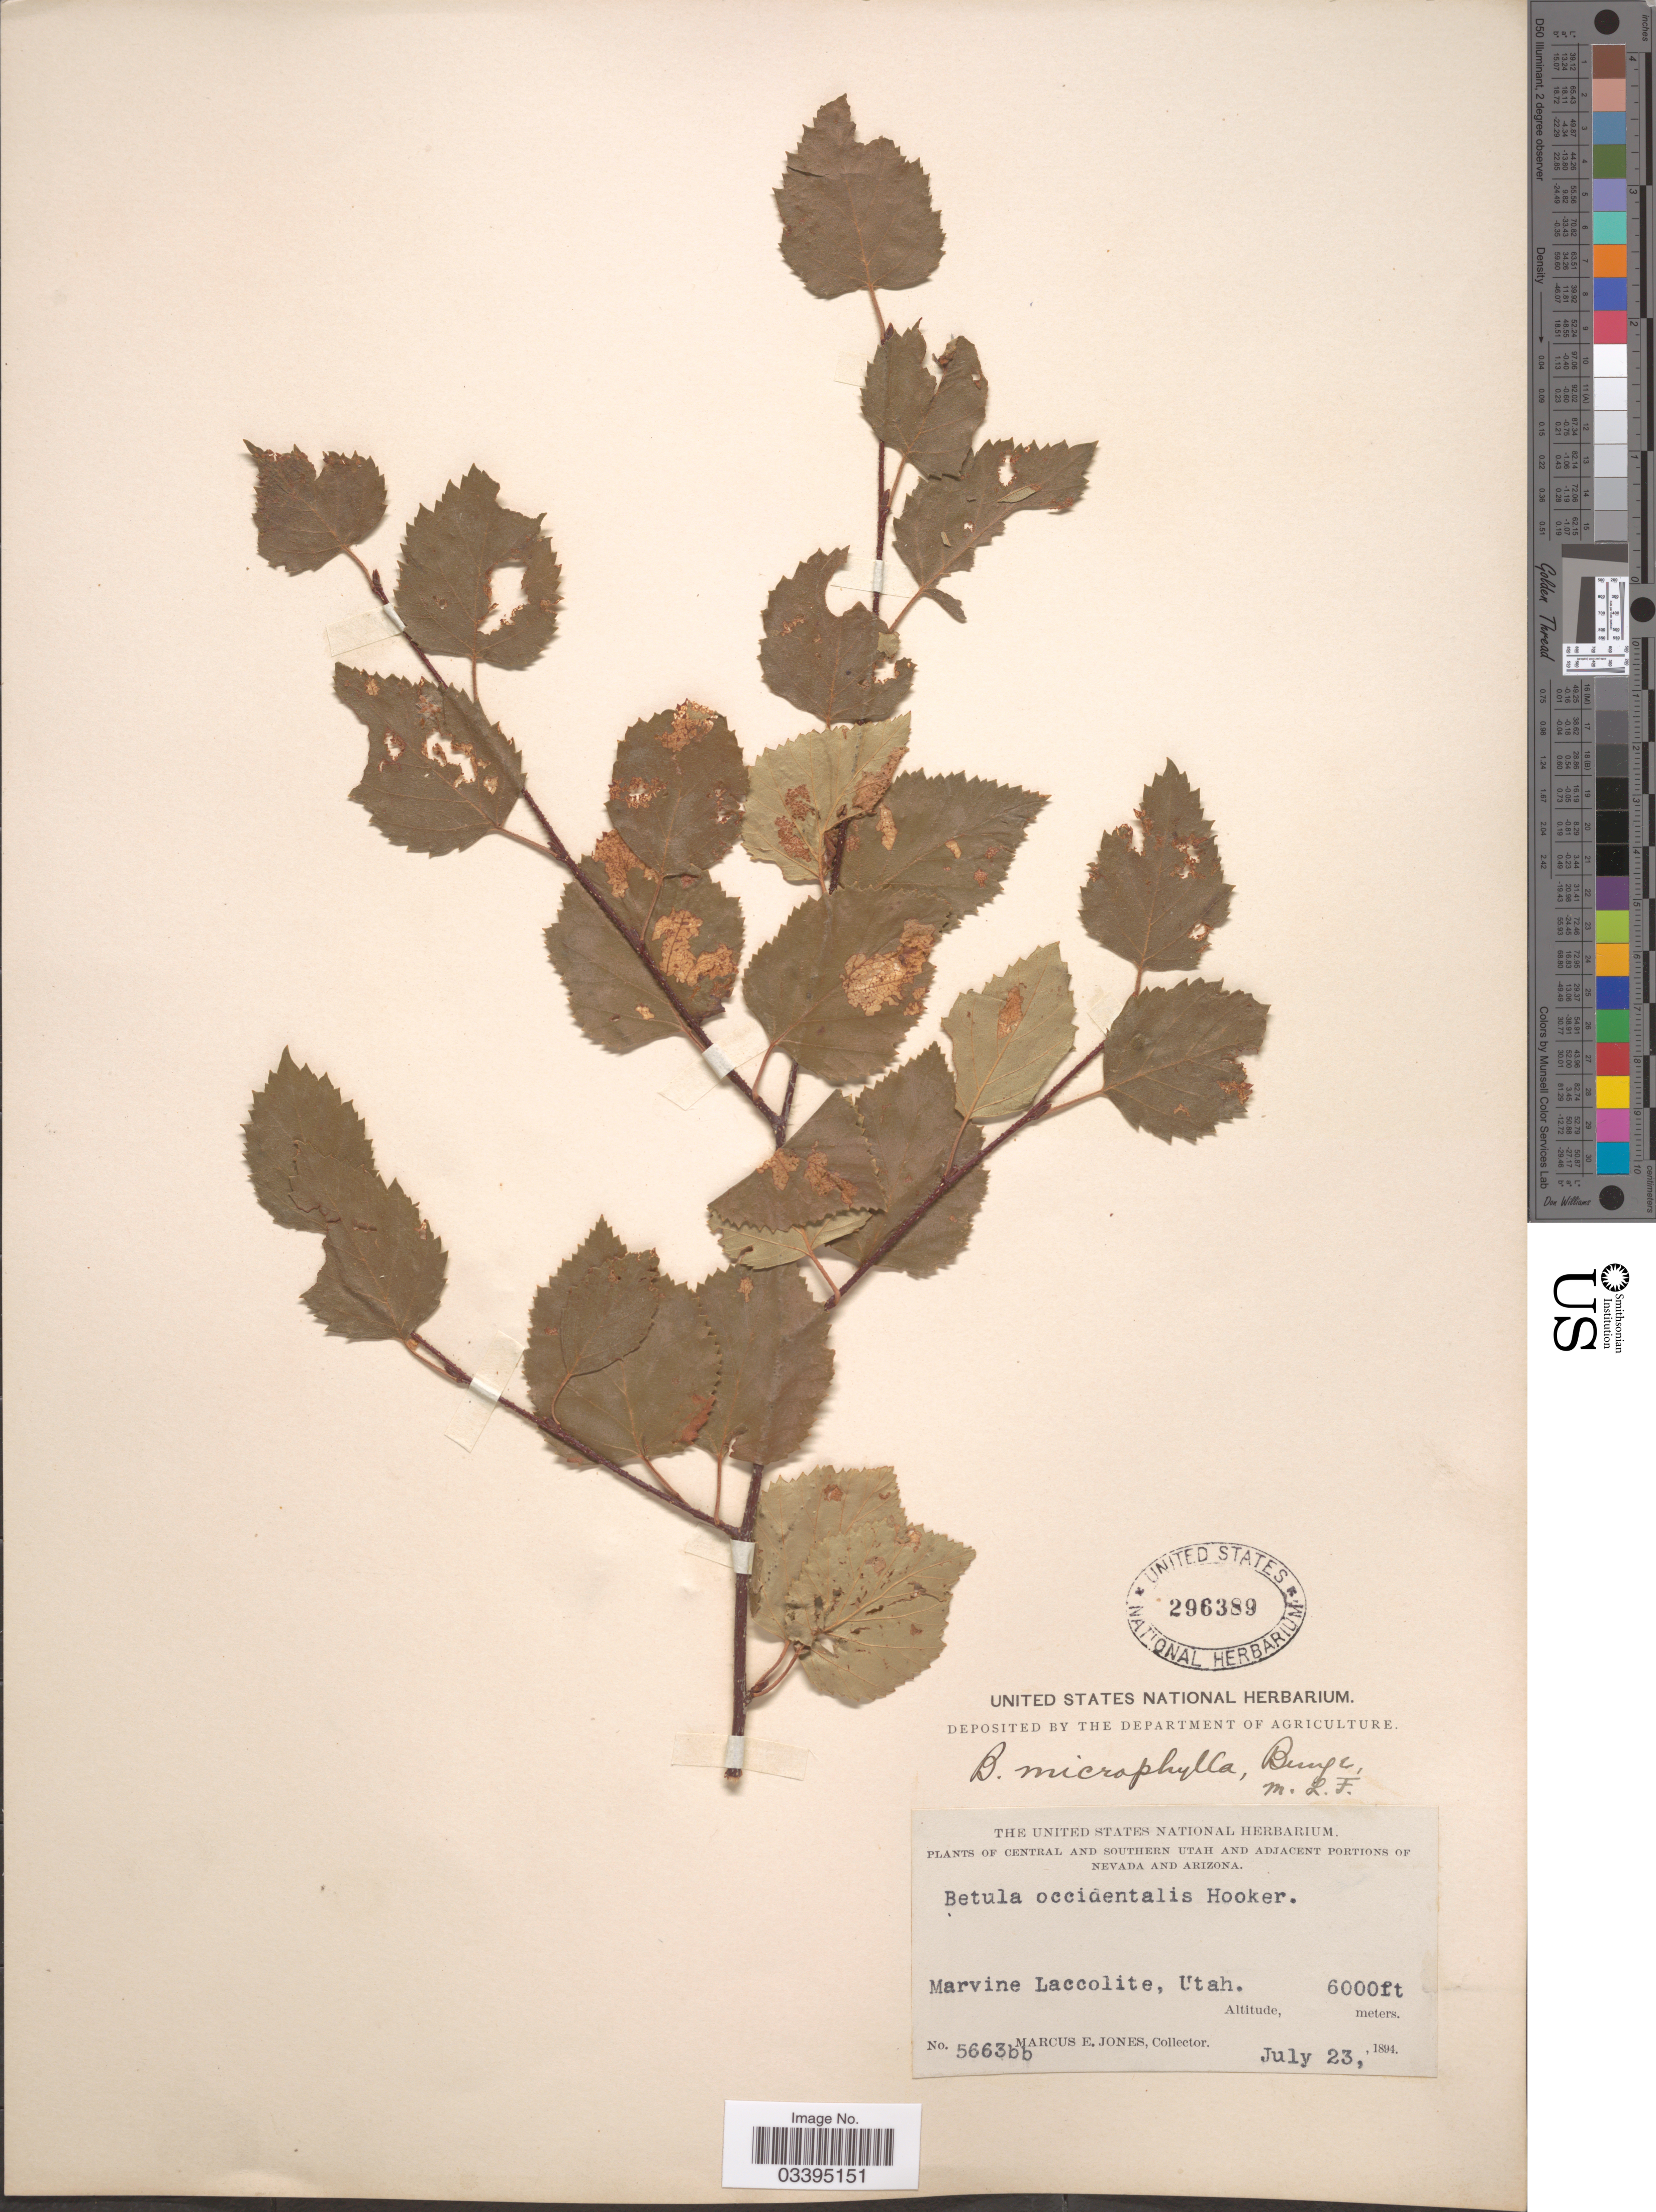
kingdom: Plantae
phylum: Tracheophyta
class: Magnoliopsida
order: Fagales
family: Betulaceae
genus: Betula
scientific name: Betula fontinalis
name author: Sarg.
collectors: M. E. Jones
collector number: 5663bb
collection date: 1894-07-23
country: United States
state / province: Utah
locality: Central and Southern Utah. Marvine Laccolite.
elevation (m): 1829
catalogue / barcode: US 296389